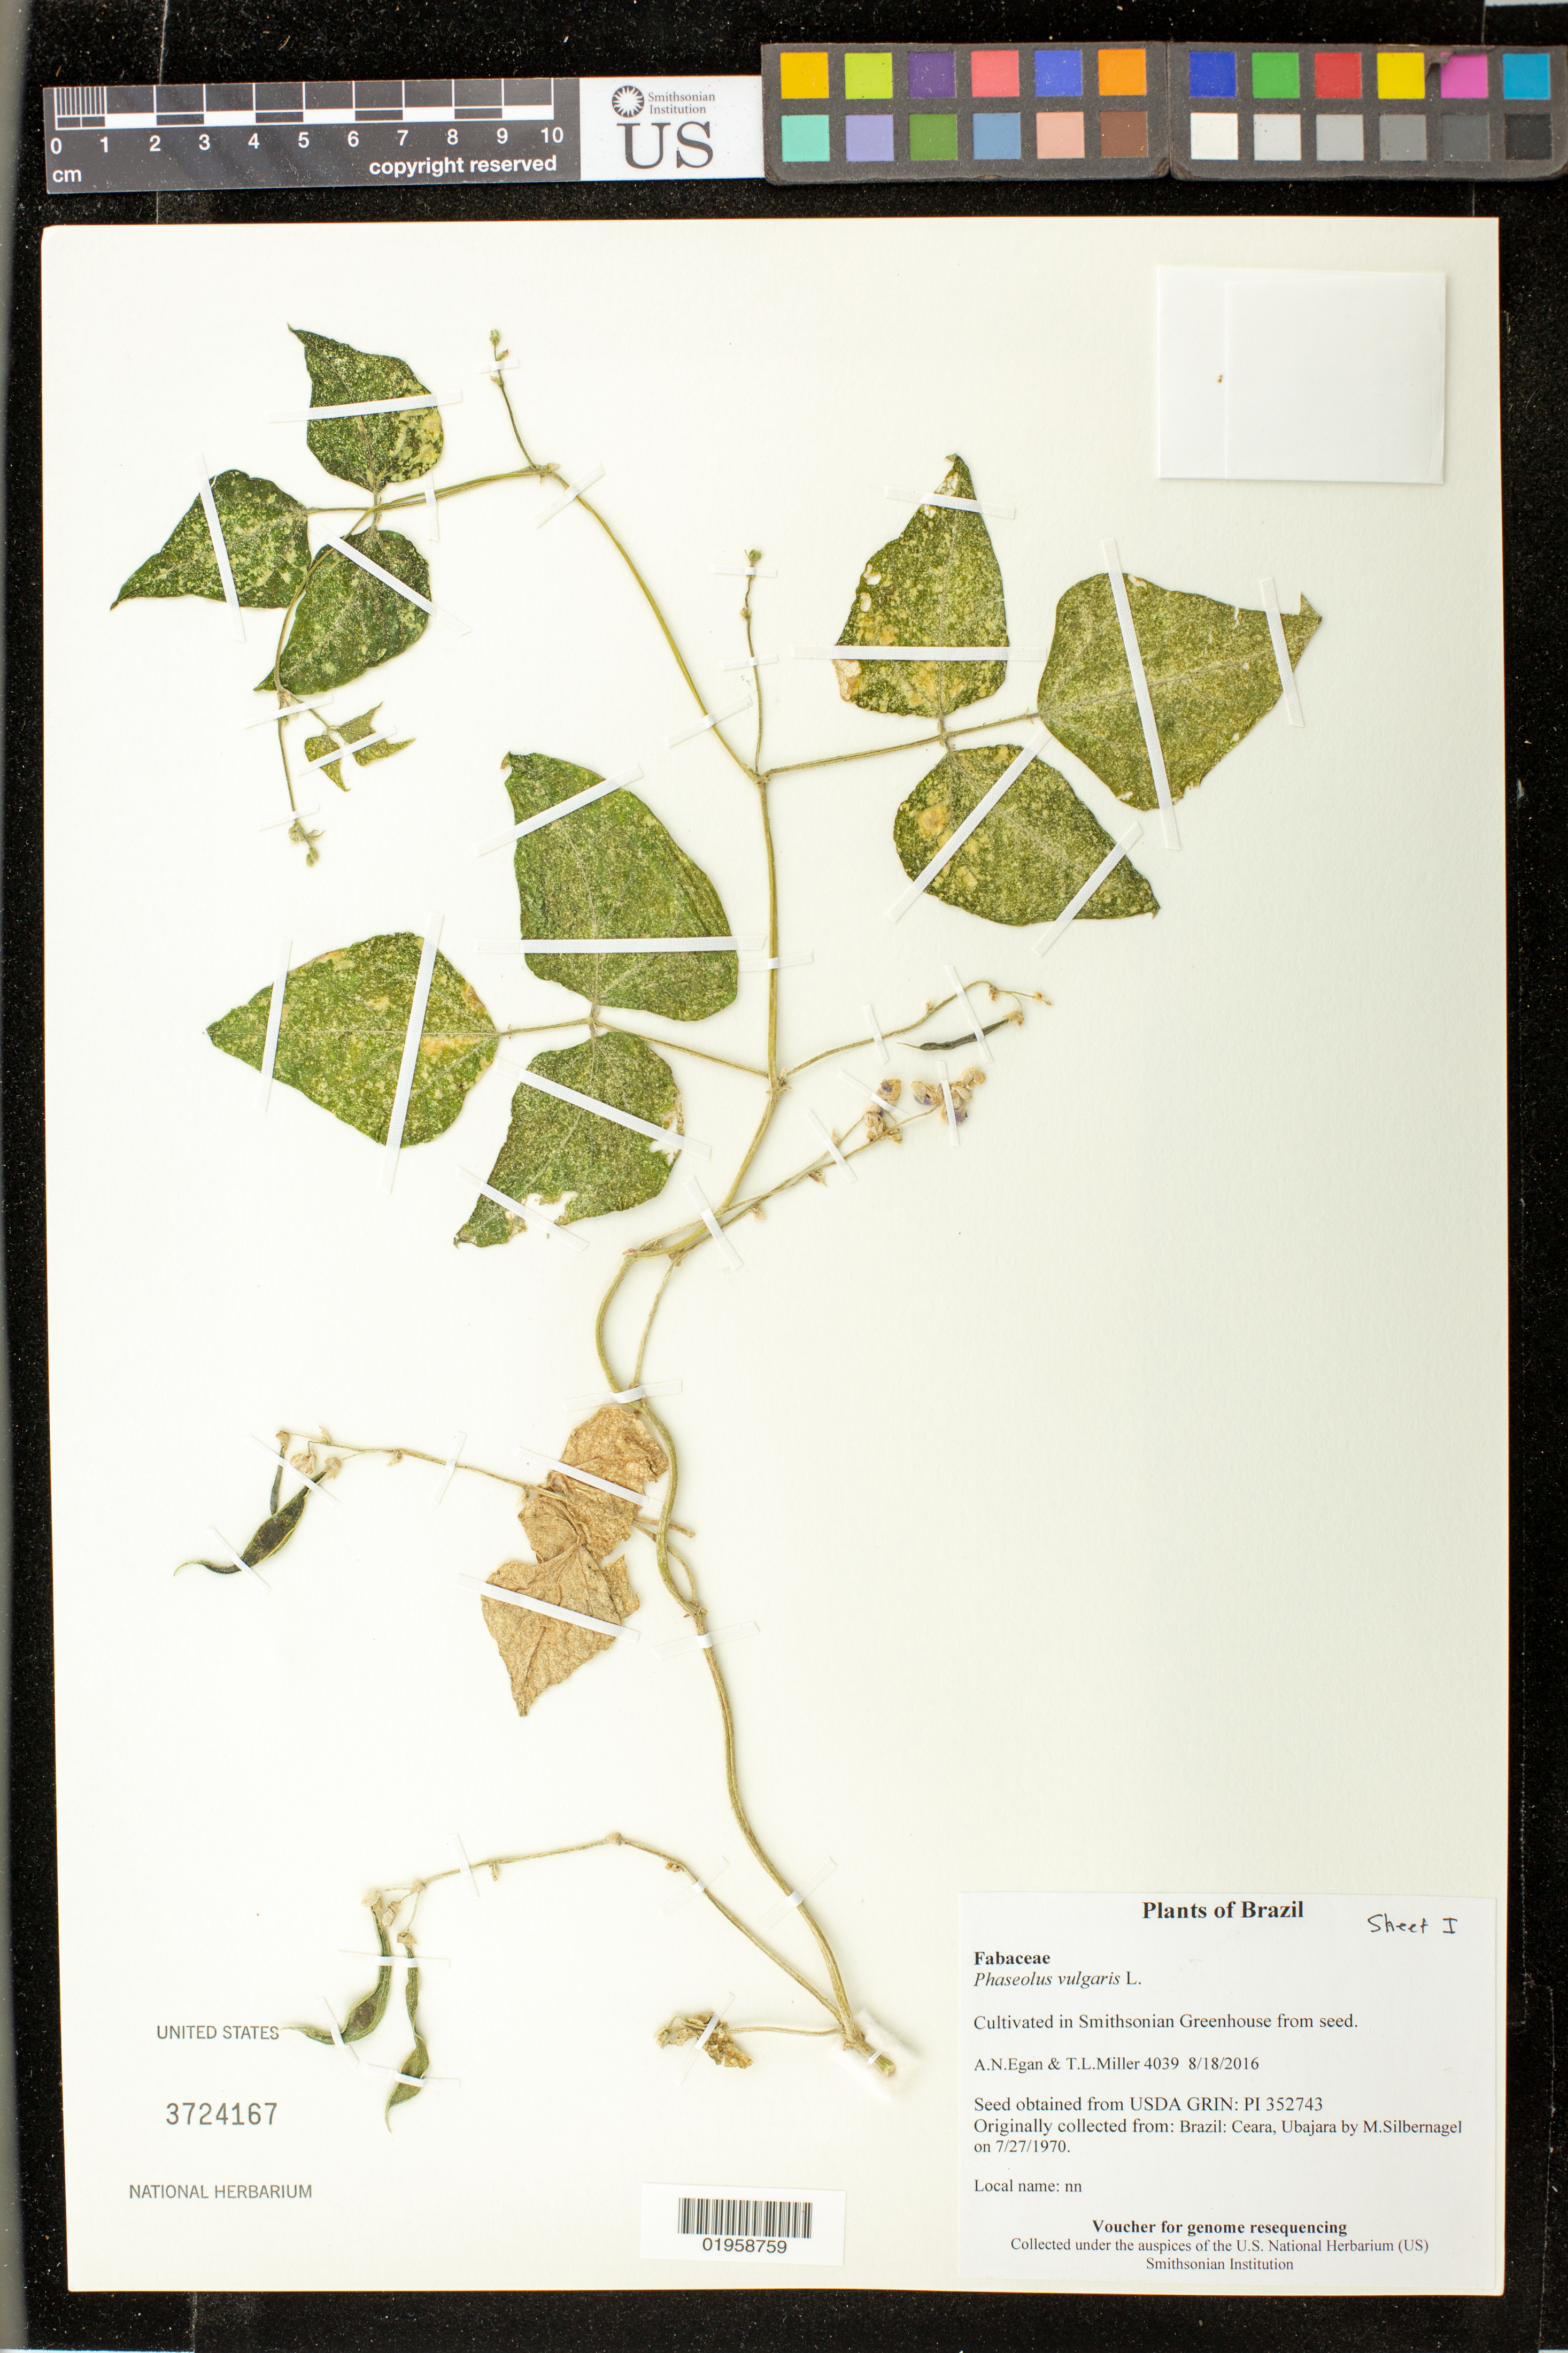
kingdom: Plantae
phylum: Tracheophyta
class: Magnoliopsida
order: Fabales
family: Fabaceae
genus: Phaseolus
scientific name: Phaseolus vulgaris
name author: L.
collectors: A. N. Egan & T. L. Miller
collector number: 4039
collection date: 2016-08-18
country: United States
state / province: Maryland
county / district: Prince George's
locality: Smithsonian's Museum Support Ctr; 4210 Suitland Pkwy., NMNH Botany Research Greenhouses. Suitland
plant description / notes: Originally collected in Brazil, Ceara, Ubajara on 1970-07-27. M.Silbernagel (collector); Grown from seed acquired from the USDA's GRIN seed bank.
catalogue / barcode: US 3724167